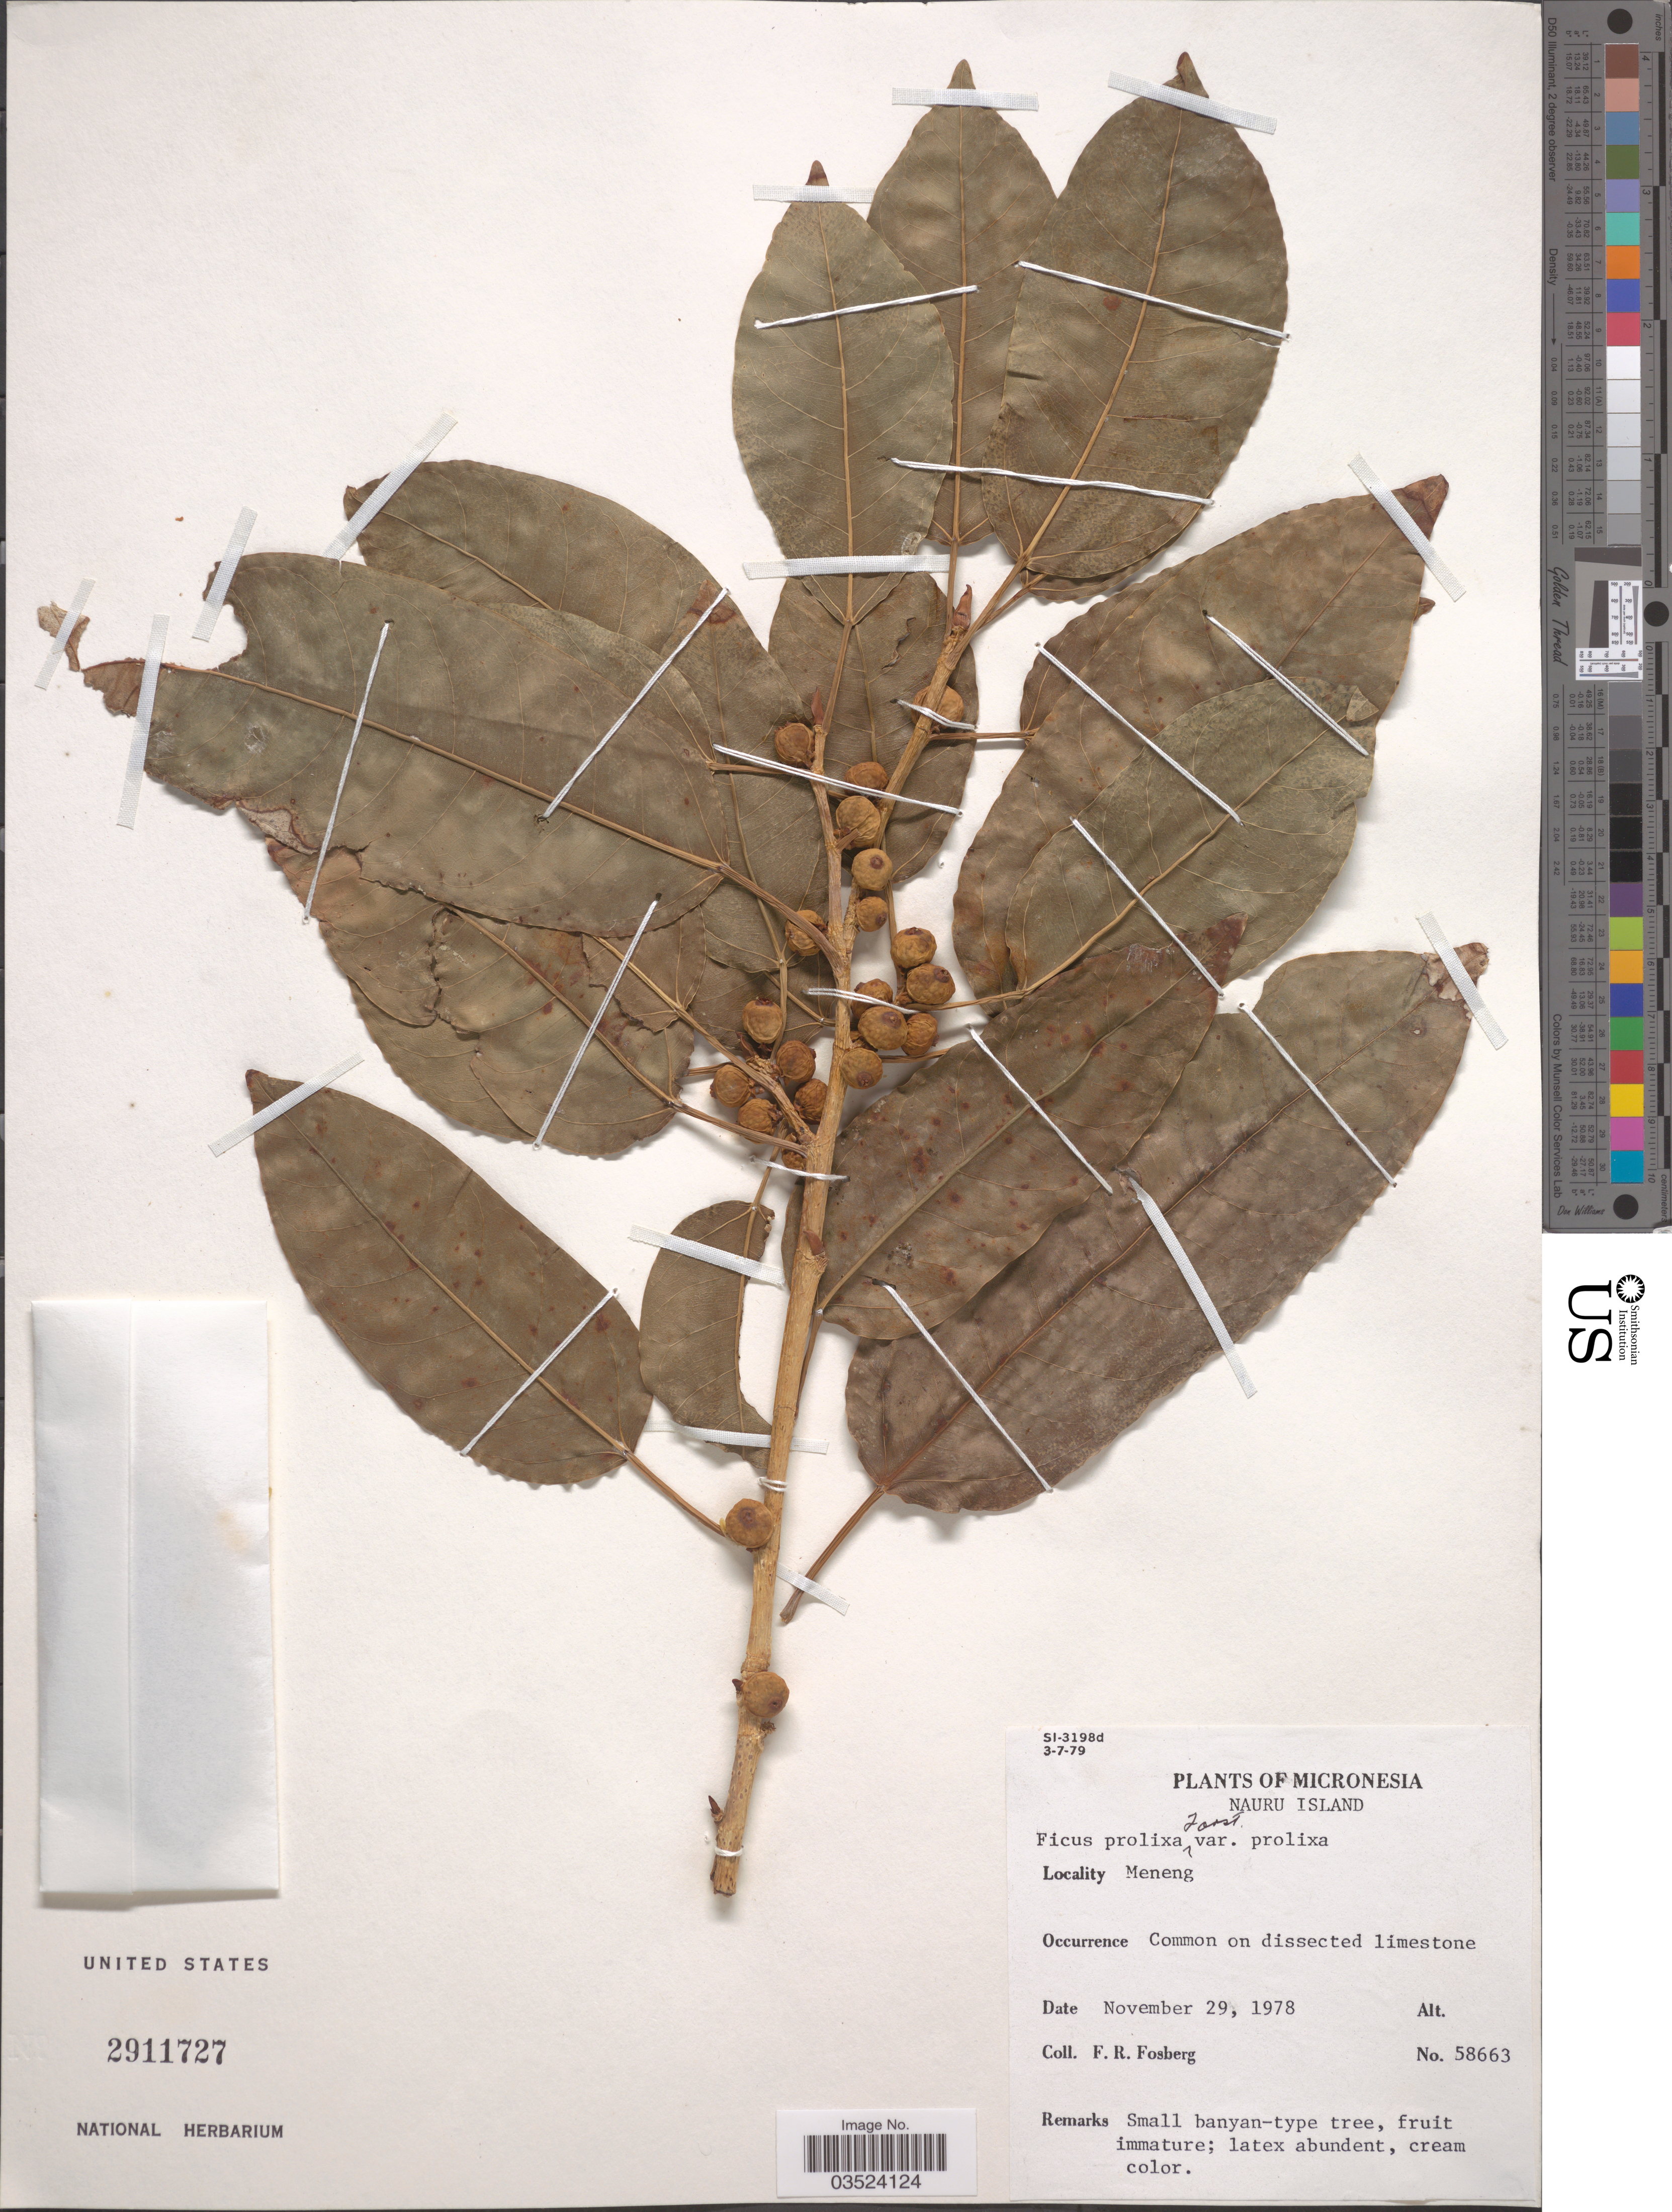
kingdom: Plantae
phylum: Tracheophyta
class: Magnoliopsida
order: Rosales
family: Moraceae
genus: Ficus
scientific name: Ficus prolixa var. prolixa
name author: G. Forst.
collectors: F. R. Fosberg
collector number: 58663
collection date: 1978-11-29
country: Nauru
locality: Micronesia. Nauru Island. Meneng.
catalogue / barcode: US 2911727